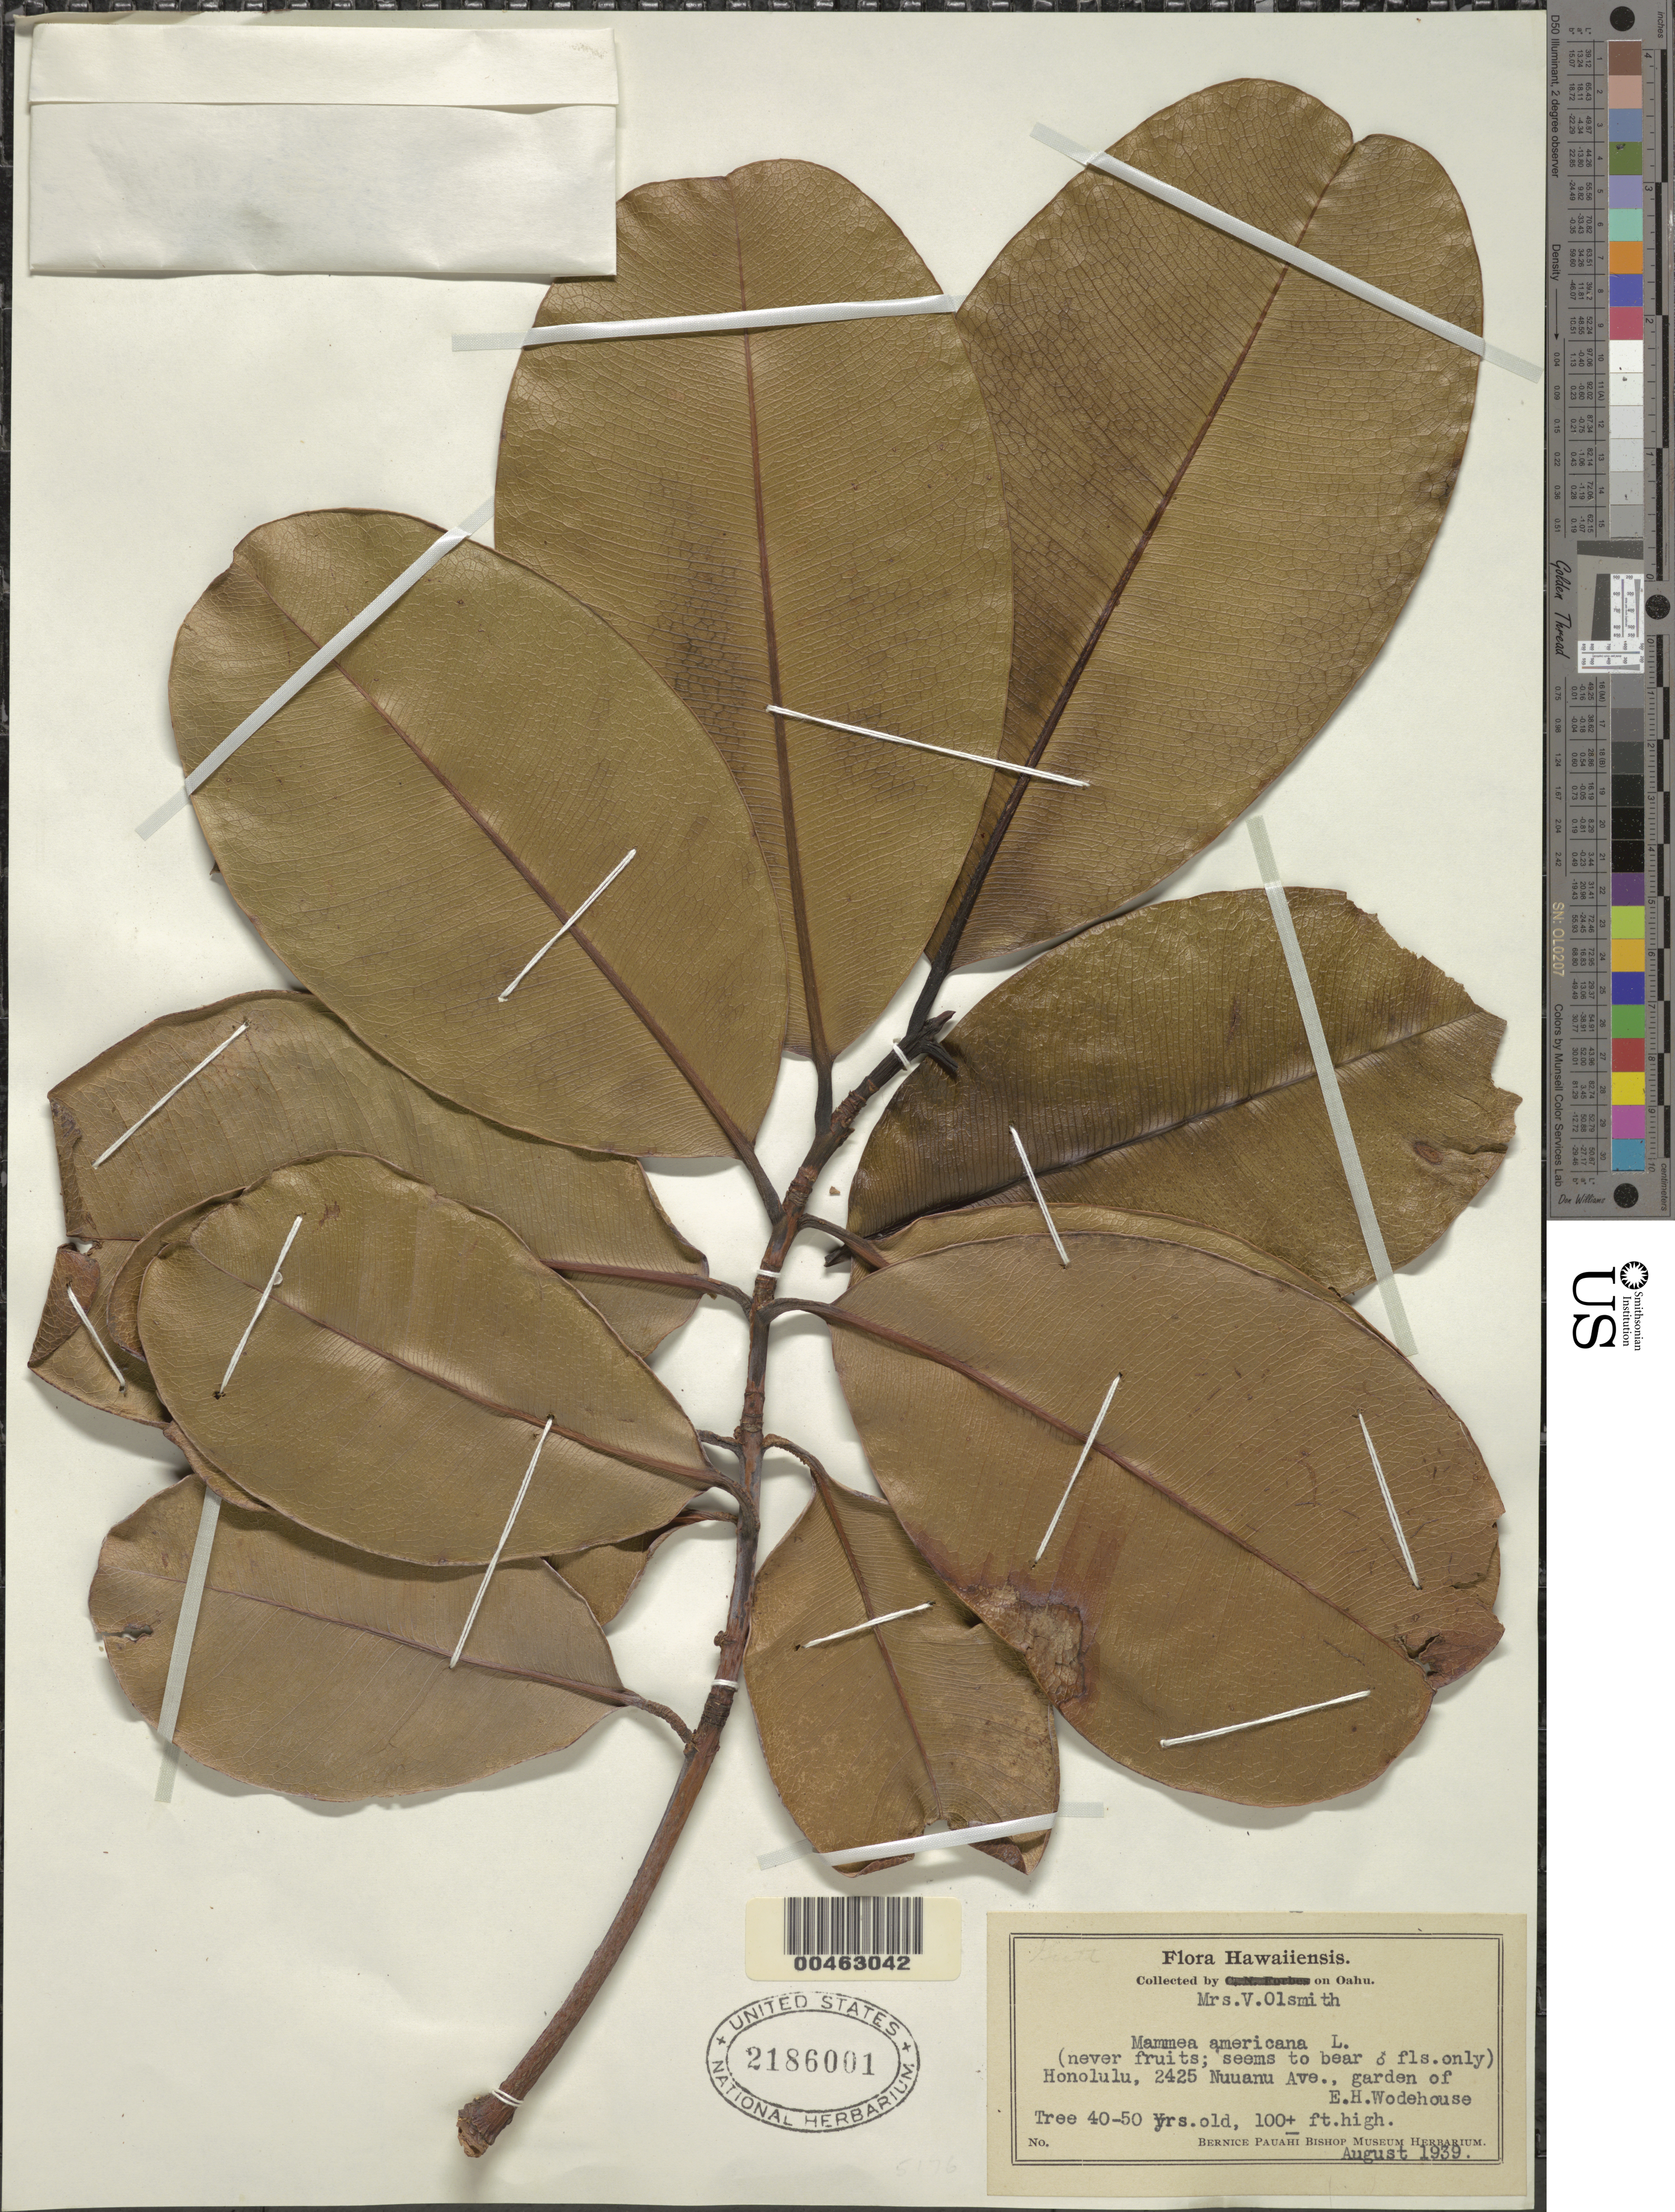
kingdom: Plantae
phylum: Tracheophyta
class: Magnoliopsida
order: Malpighiales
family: Calophyllaceae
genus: Mammea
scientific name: Mammea americana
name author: L.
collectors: V. Olsmith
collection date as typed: Aug 1939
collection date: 1939-08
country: United States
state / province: Hawaii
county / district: Honolulu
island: Oahu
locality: Honolulu, 2425 Nuuanu Ave., garden of E.H. Wodehouse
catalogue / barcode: US 2186001